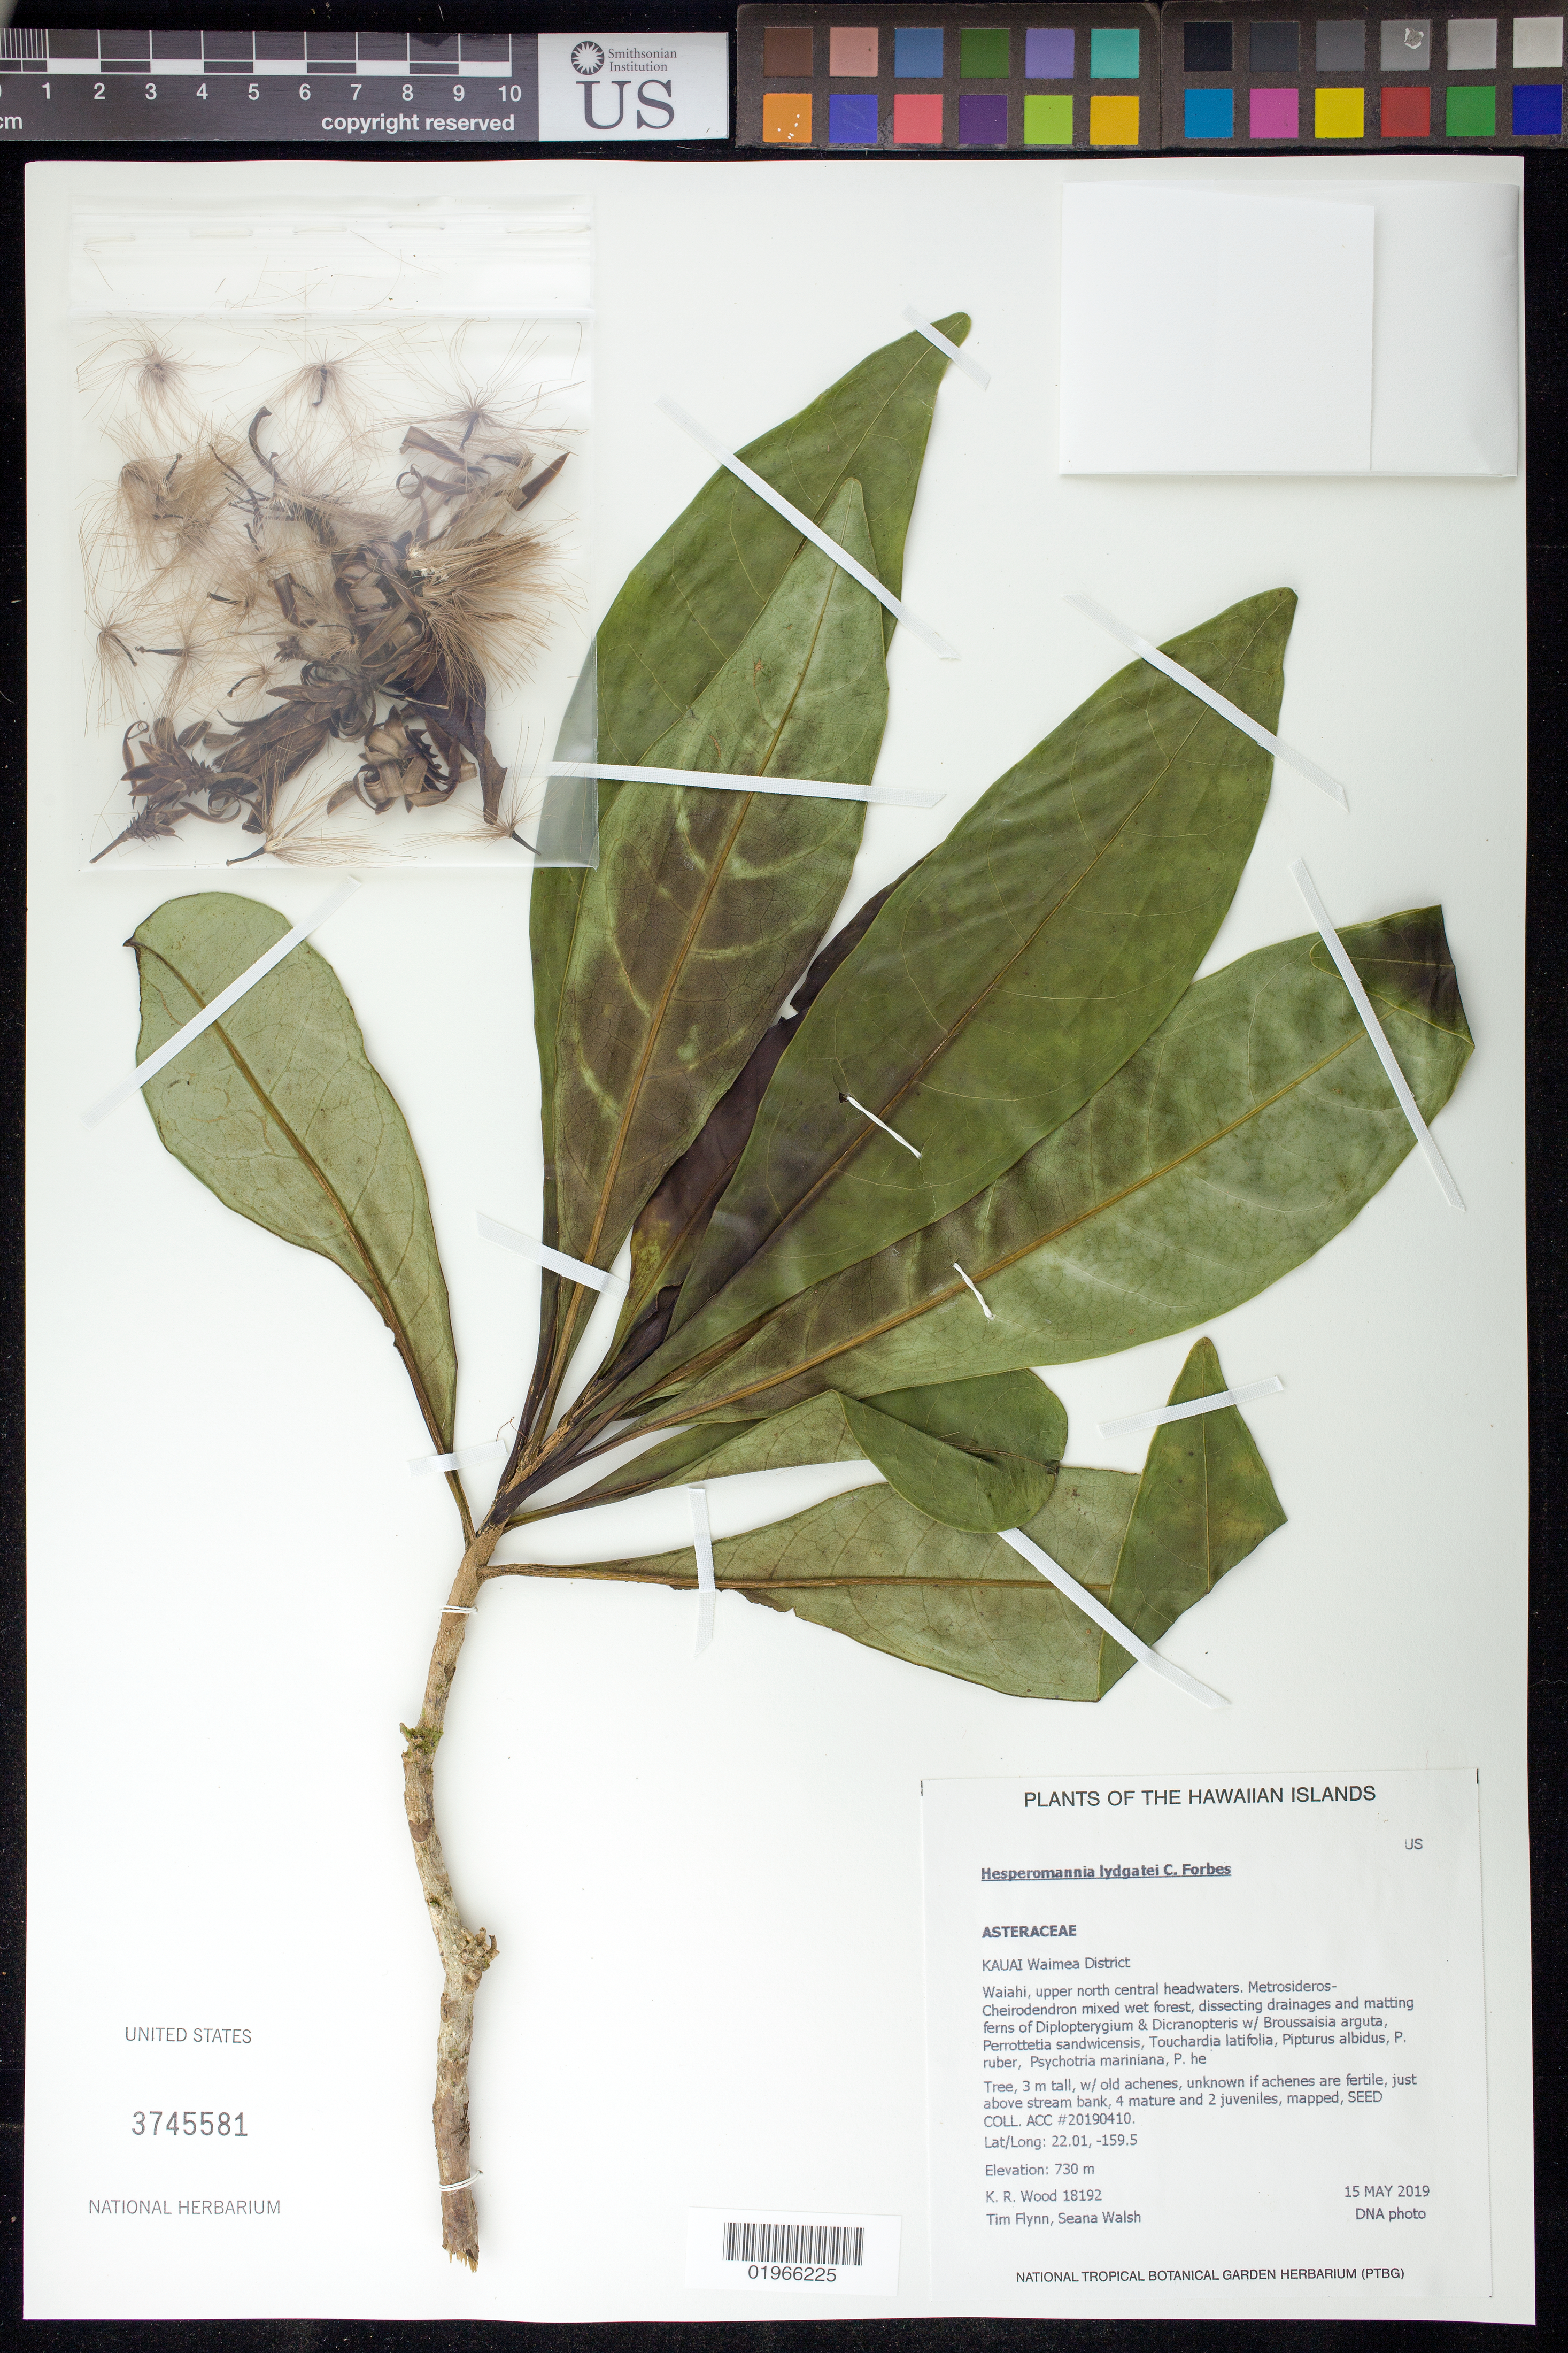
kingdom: Plantae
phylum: Tracheophyta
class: Magnoliopsida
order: Asterales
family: Asteraceae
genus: Hesperomannia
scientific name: Hesperomannia lydgatei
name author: Forbes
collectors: K. R. Wood, T. W. Flynn & S. Walsh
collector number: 18192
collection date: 2019-05-15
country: United States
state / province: Hawaii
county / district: Kauai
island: Kaua'i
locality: Waimea District, Waiahi , upper north central headwaters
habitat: Mixed wet forest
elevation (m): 730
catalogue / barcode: US 3745581